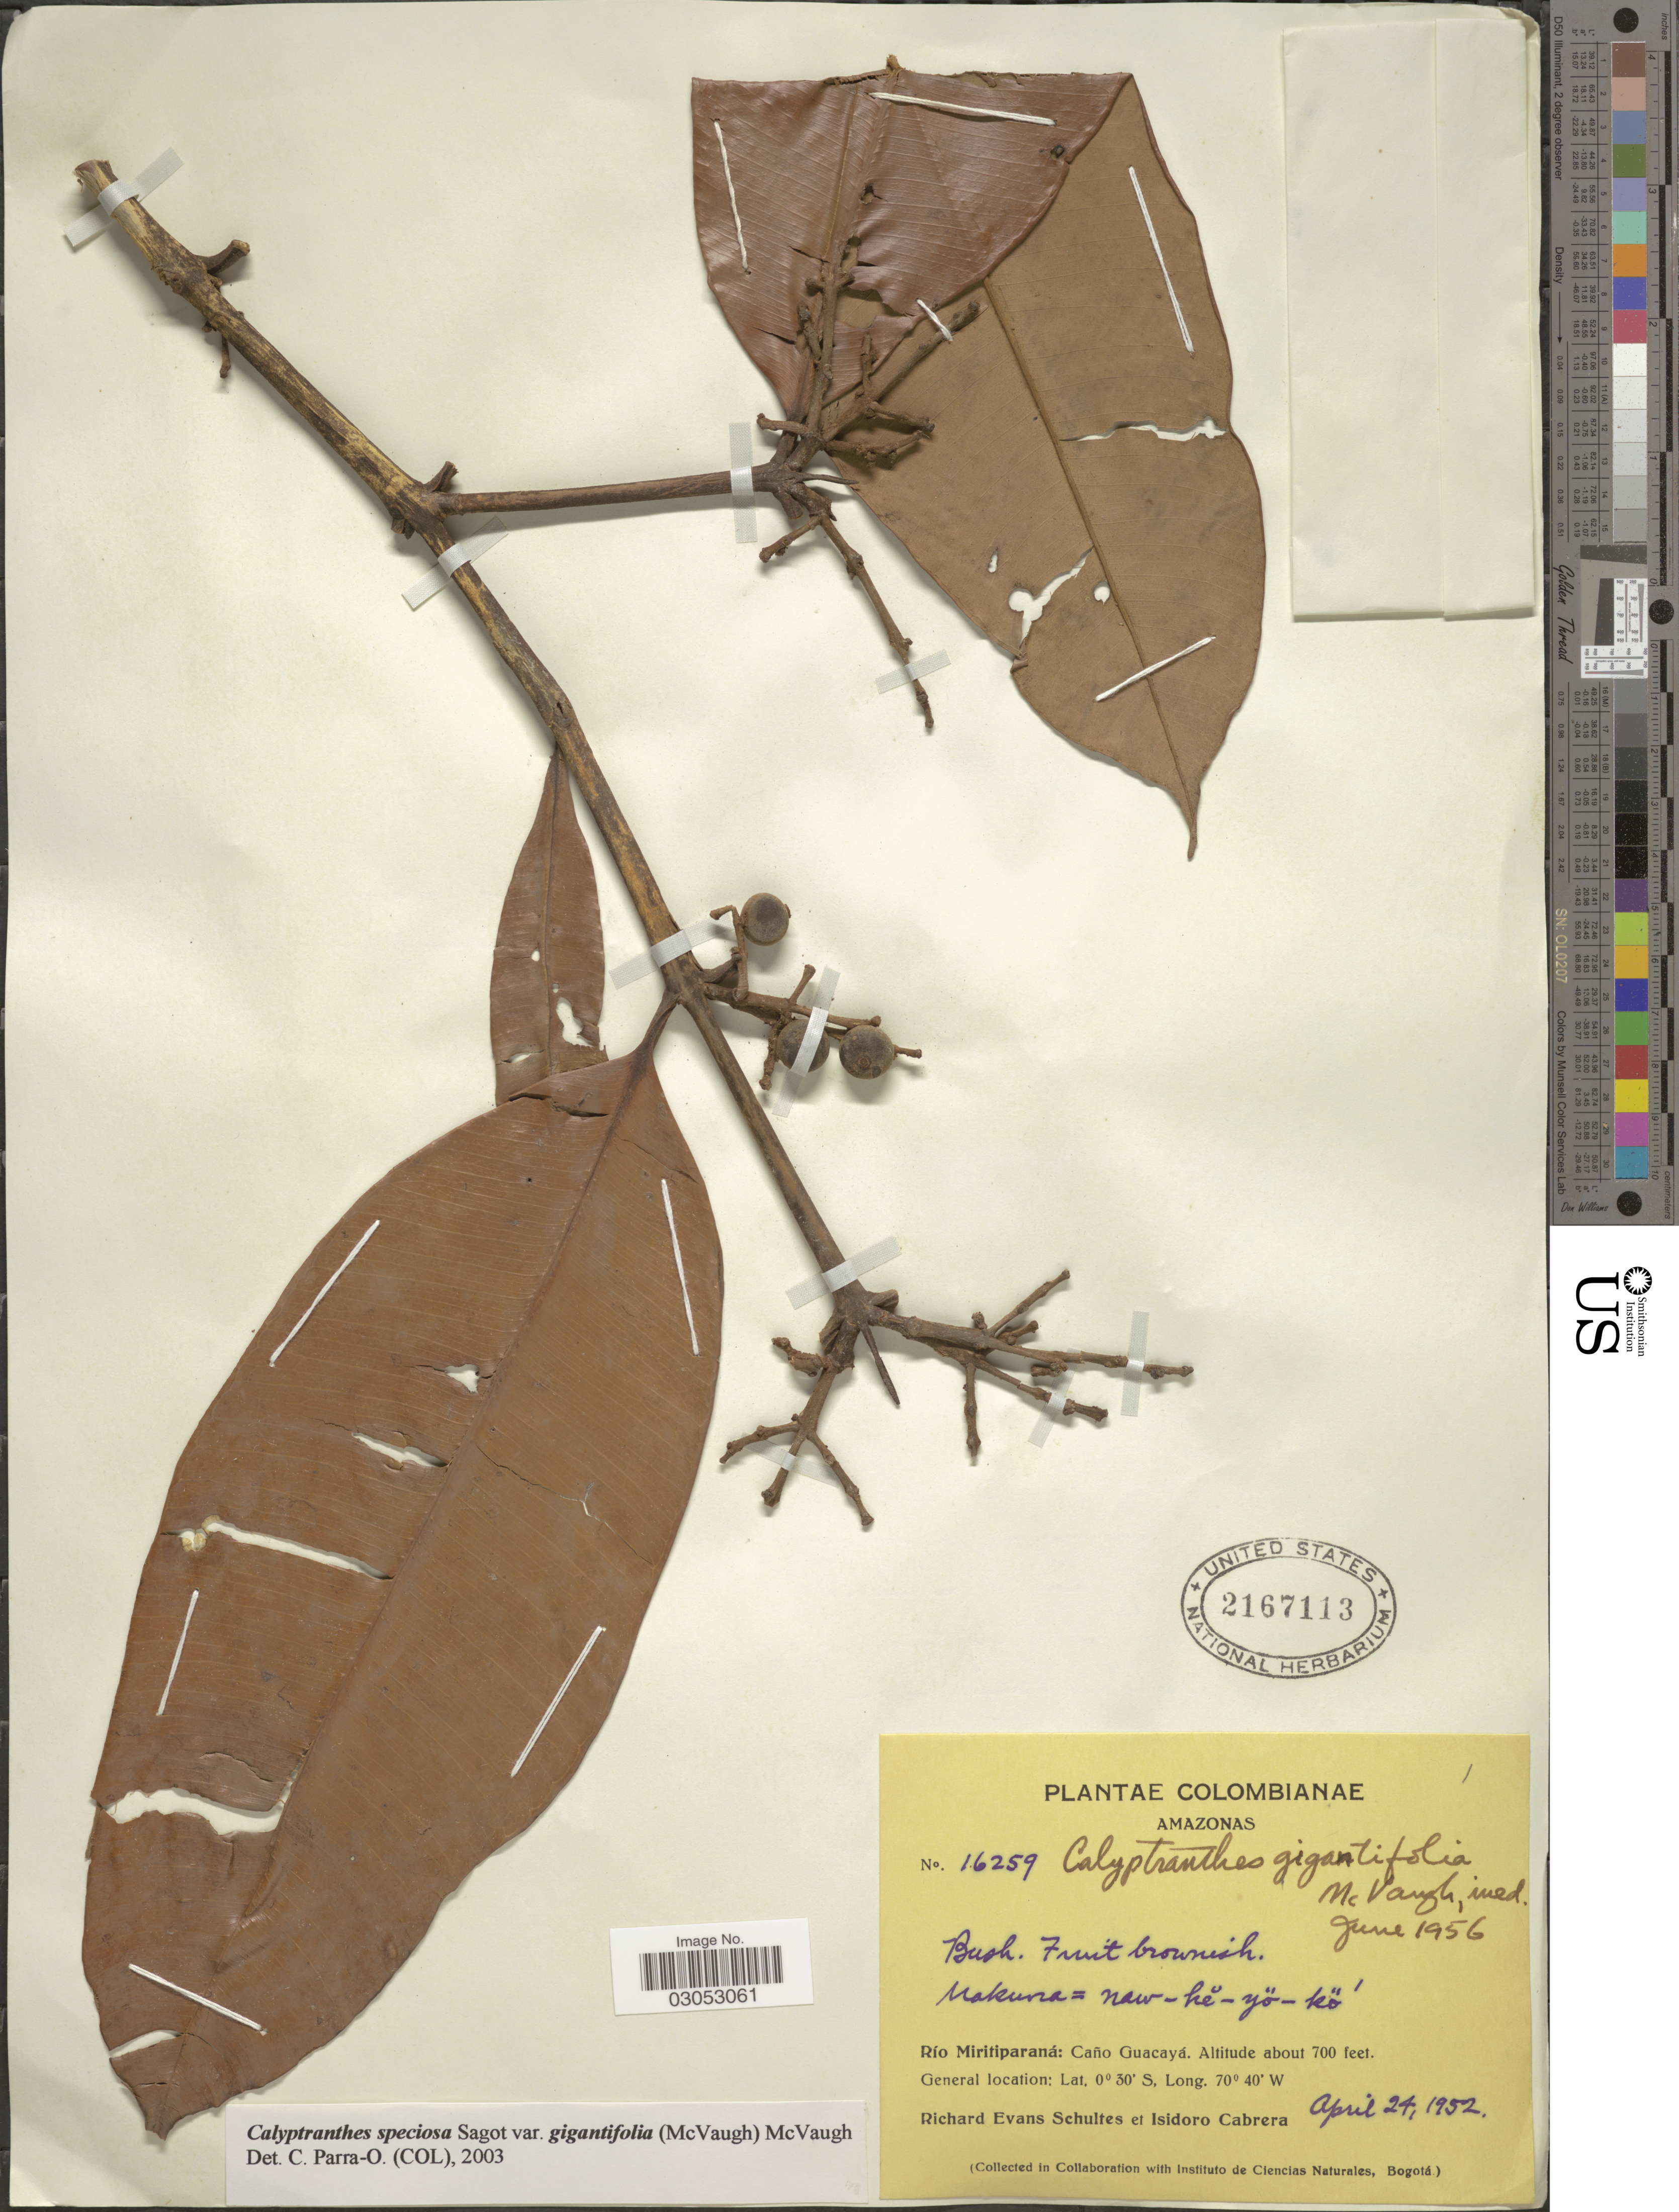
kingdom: Plantae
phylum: Tracheophyta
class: Magnoliopsida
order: Myrtales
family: Myrtaceae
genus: Myrcia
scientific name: Myrcia neospeciosa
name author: A.R. Lourenço & E. Lucas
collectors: R. E. Schultes & I. Cabrera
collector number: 16259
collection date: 1952-04-24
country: Colombia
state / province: Amazônas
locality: Río Miritiparaná: Caño Guacayá.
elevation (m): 213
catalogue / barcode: US 2167113